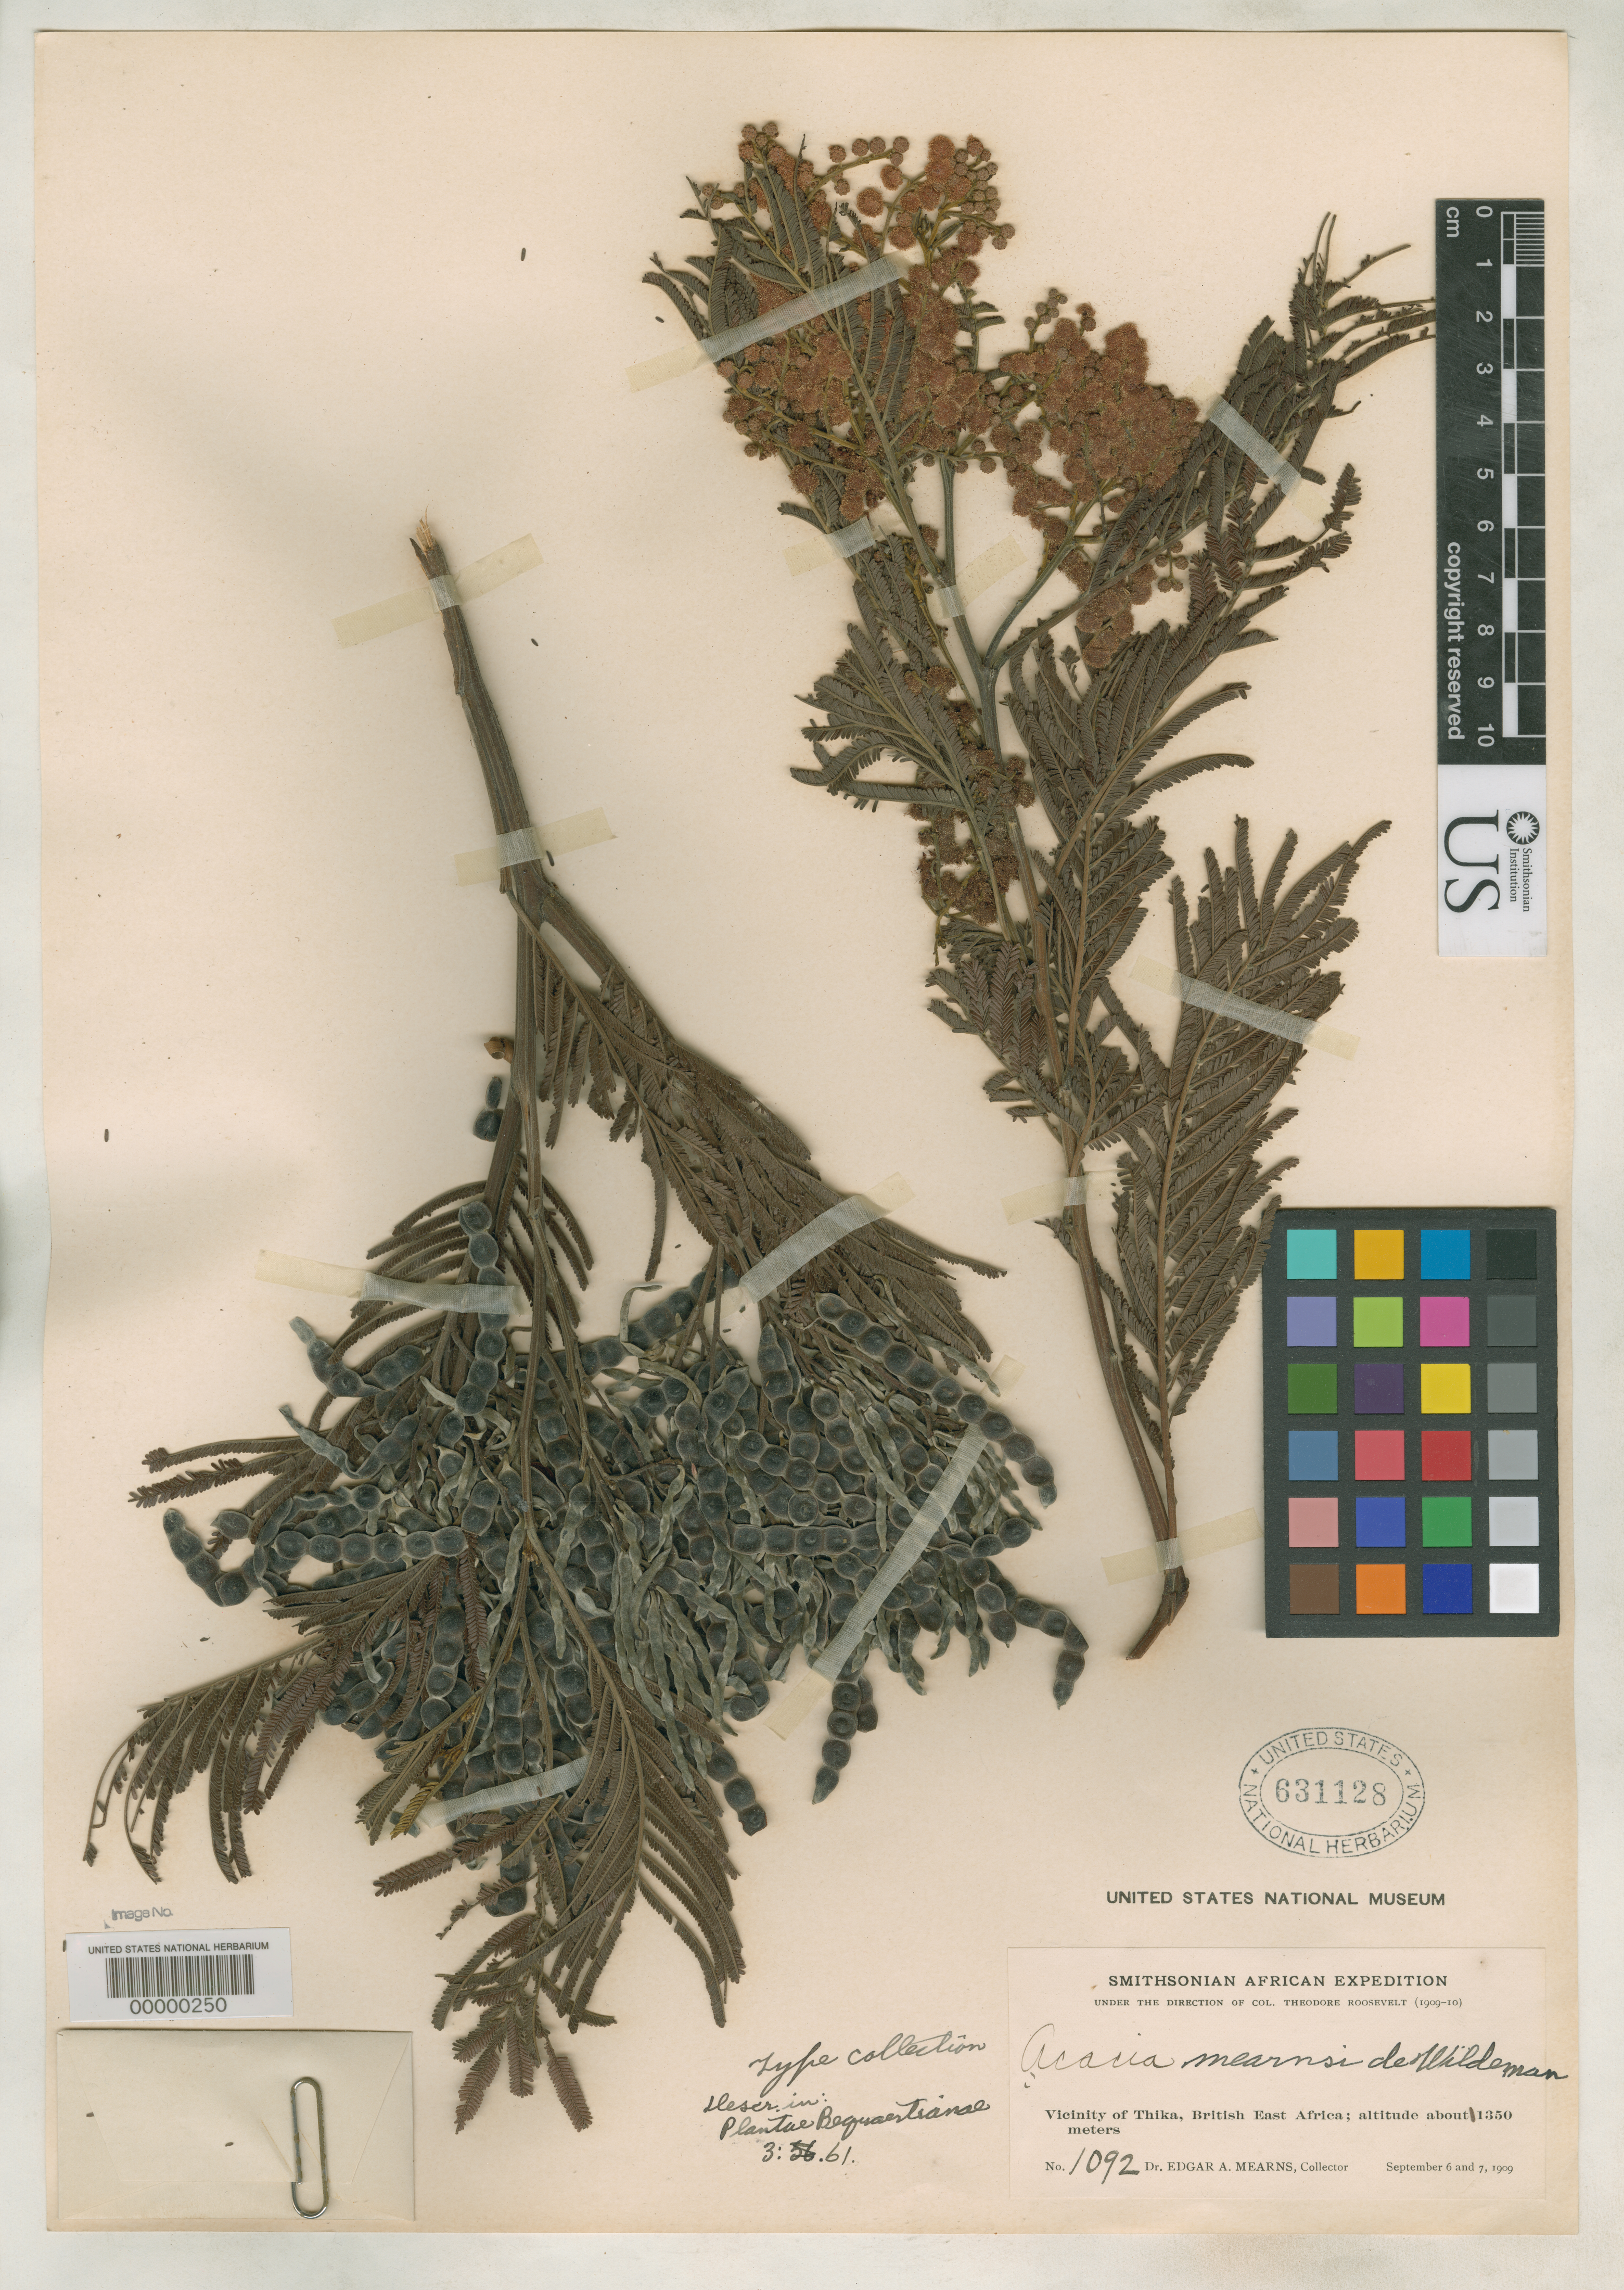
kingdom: Plantae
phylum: Tracheophyta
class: Magnoliopsida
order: Fabales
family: Fabaceae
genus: Acacia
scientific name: Acacia mearnsii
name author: De Wild.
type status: Type Collection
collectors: E. A. Mearns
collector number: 1092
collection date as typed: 06 Sep 1909 to 07 Sep 1909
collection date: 1909-09-06/1909-09-07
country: Kenya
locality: Vicinity of Thika.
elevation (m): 1350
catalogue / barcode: US 631128